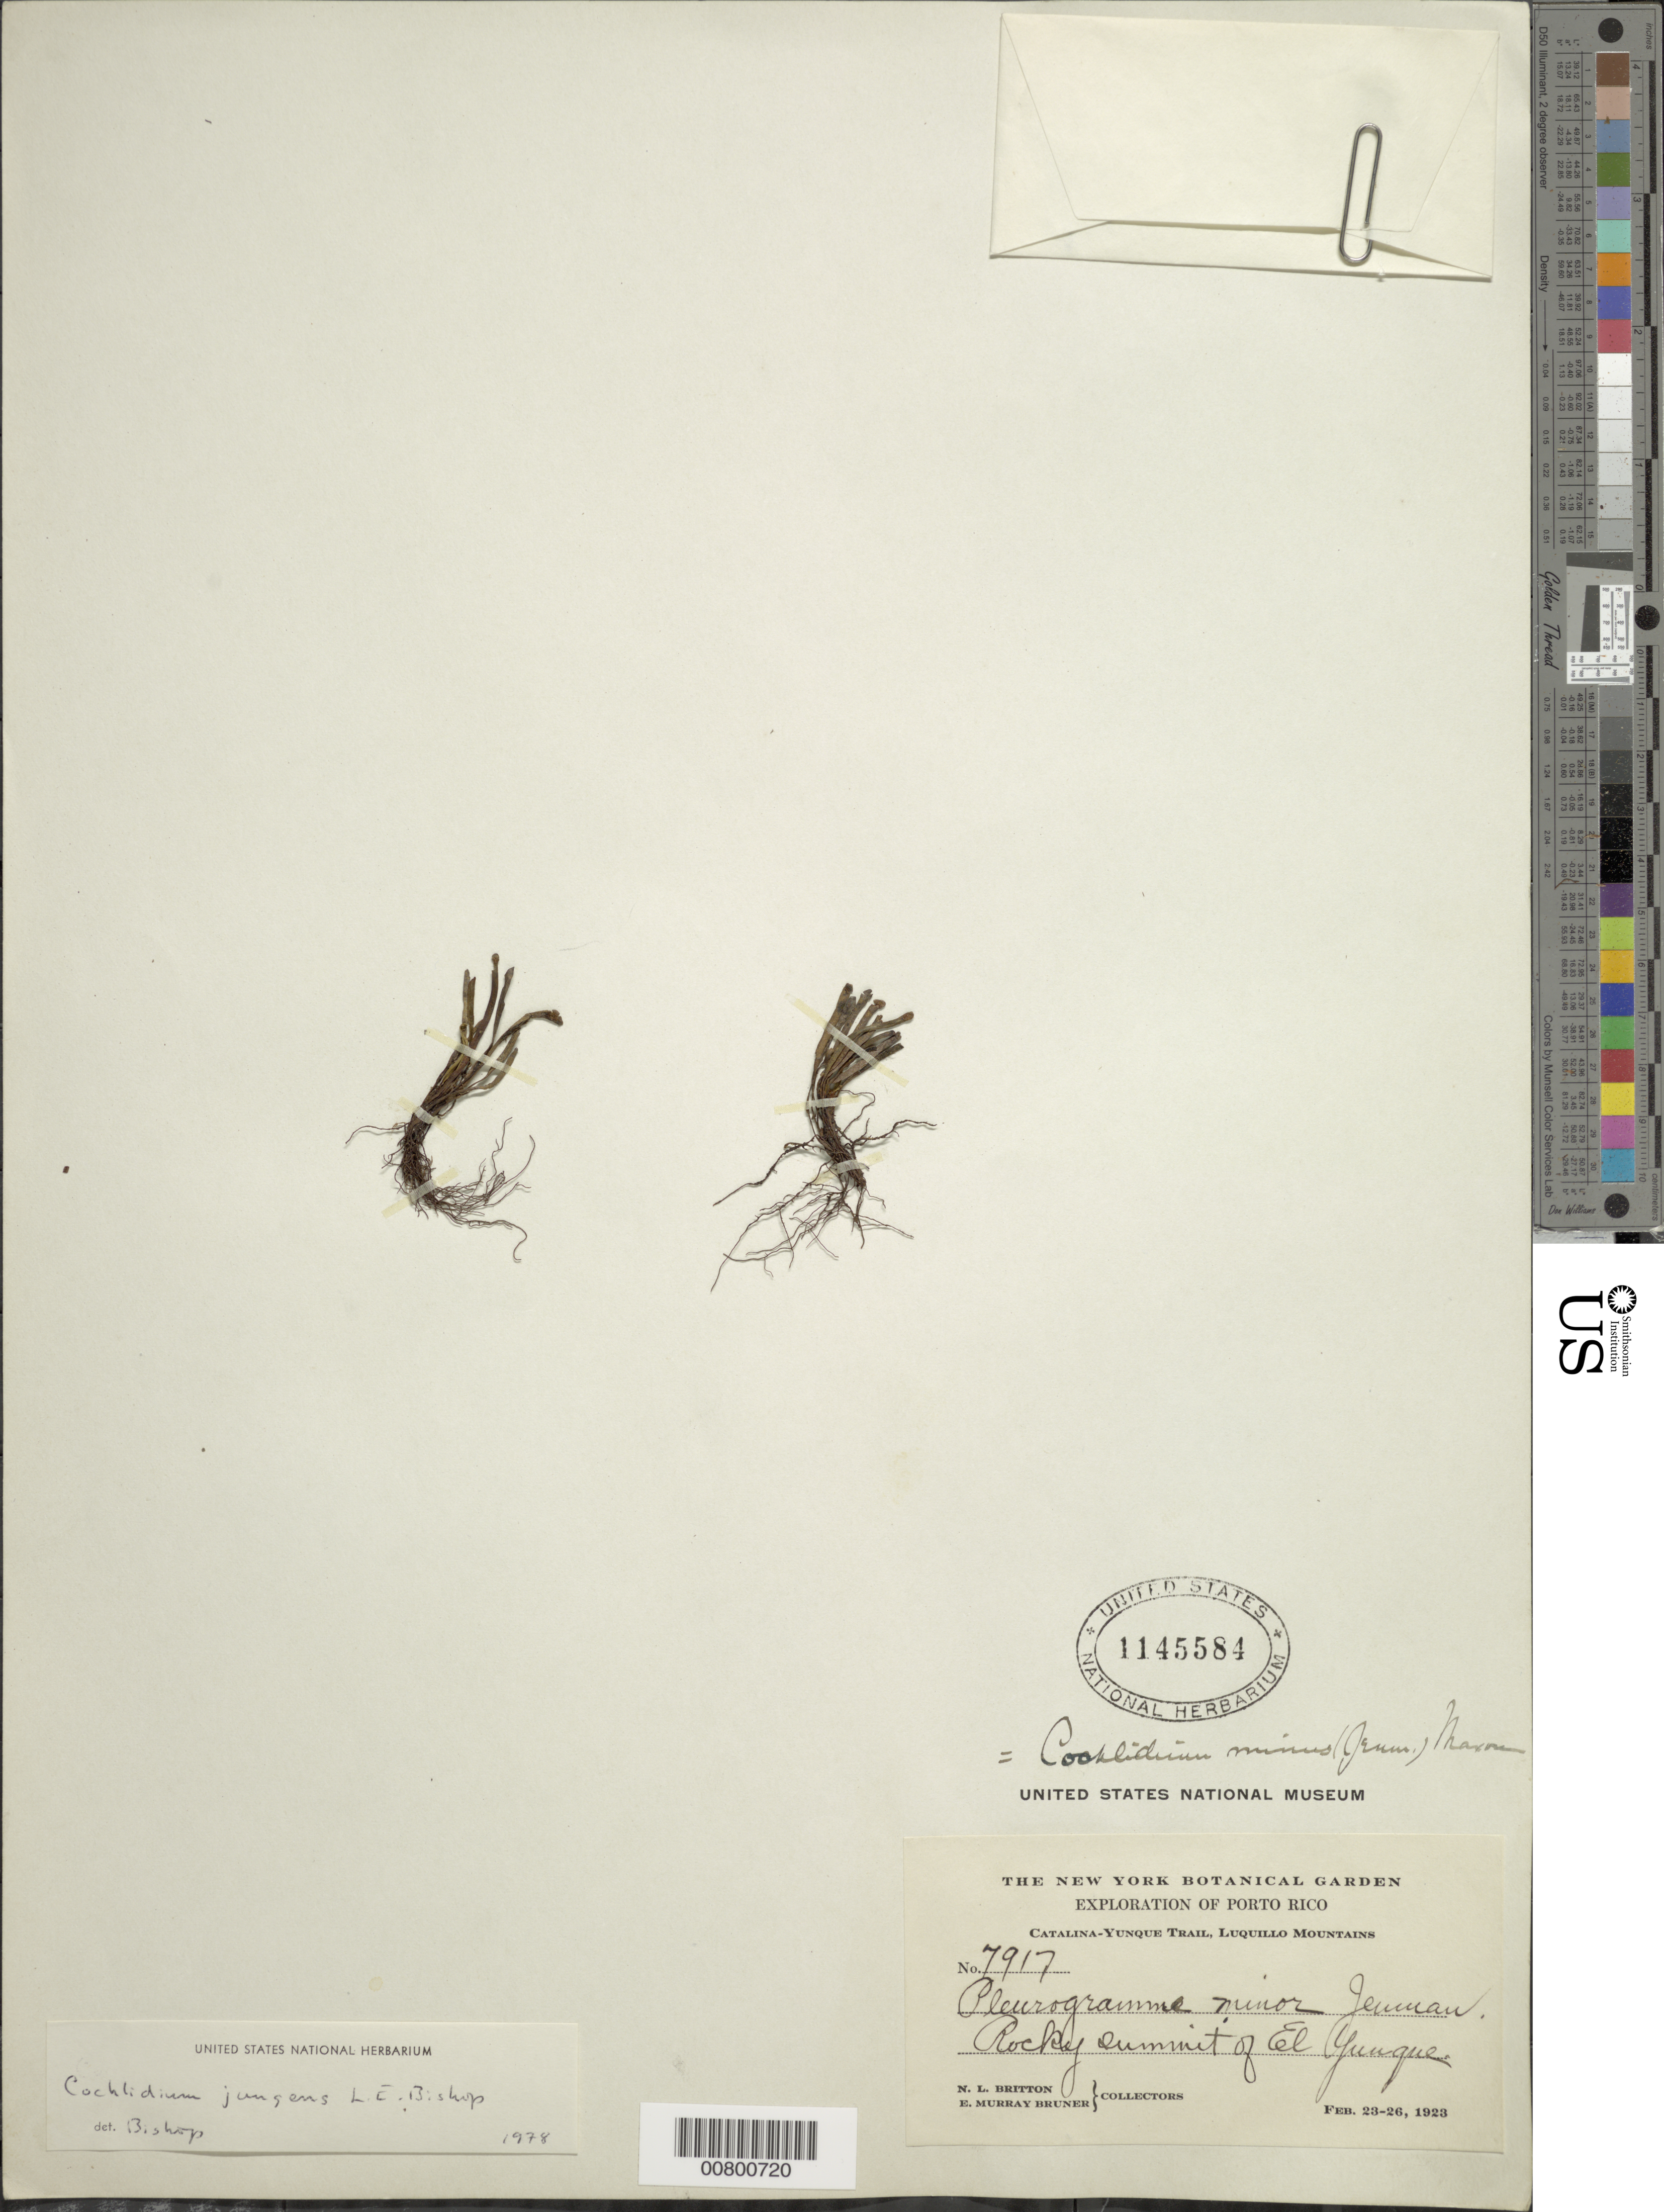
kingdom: Plantae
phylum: Tracheophyta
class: Polypodiopsida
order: Polypodiales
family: Polypodiaceae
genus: Cochlidium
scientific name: Cochlidium jungens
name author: L.E. Bishop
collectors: N. Britton & E. Murray Bruner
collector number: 7917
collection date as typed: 23 Feb 1923 to 26 Feb 1923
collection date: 1923-02-23/1923-02-26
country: Puerto Rico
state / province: Luquillo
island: Puerto Rico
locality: Luquillo Mts., Catalina-Yunque Trail, rocky summit of El Yunque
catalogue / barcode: US 1145584